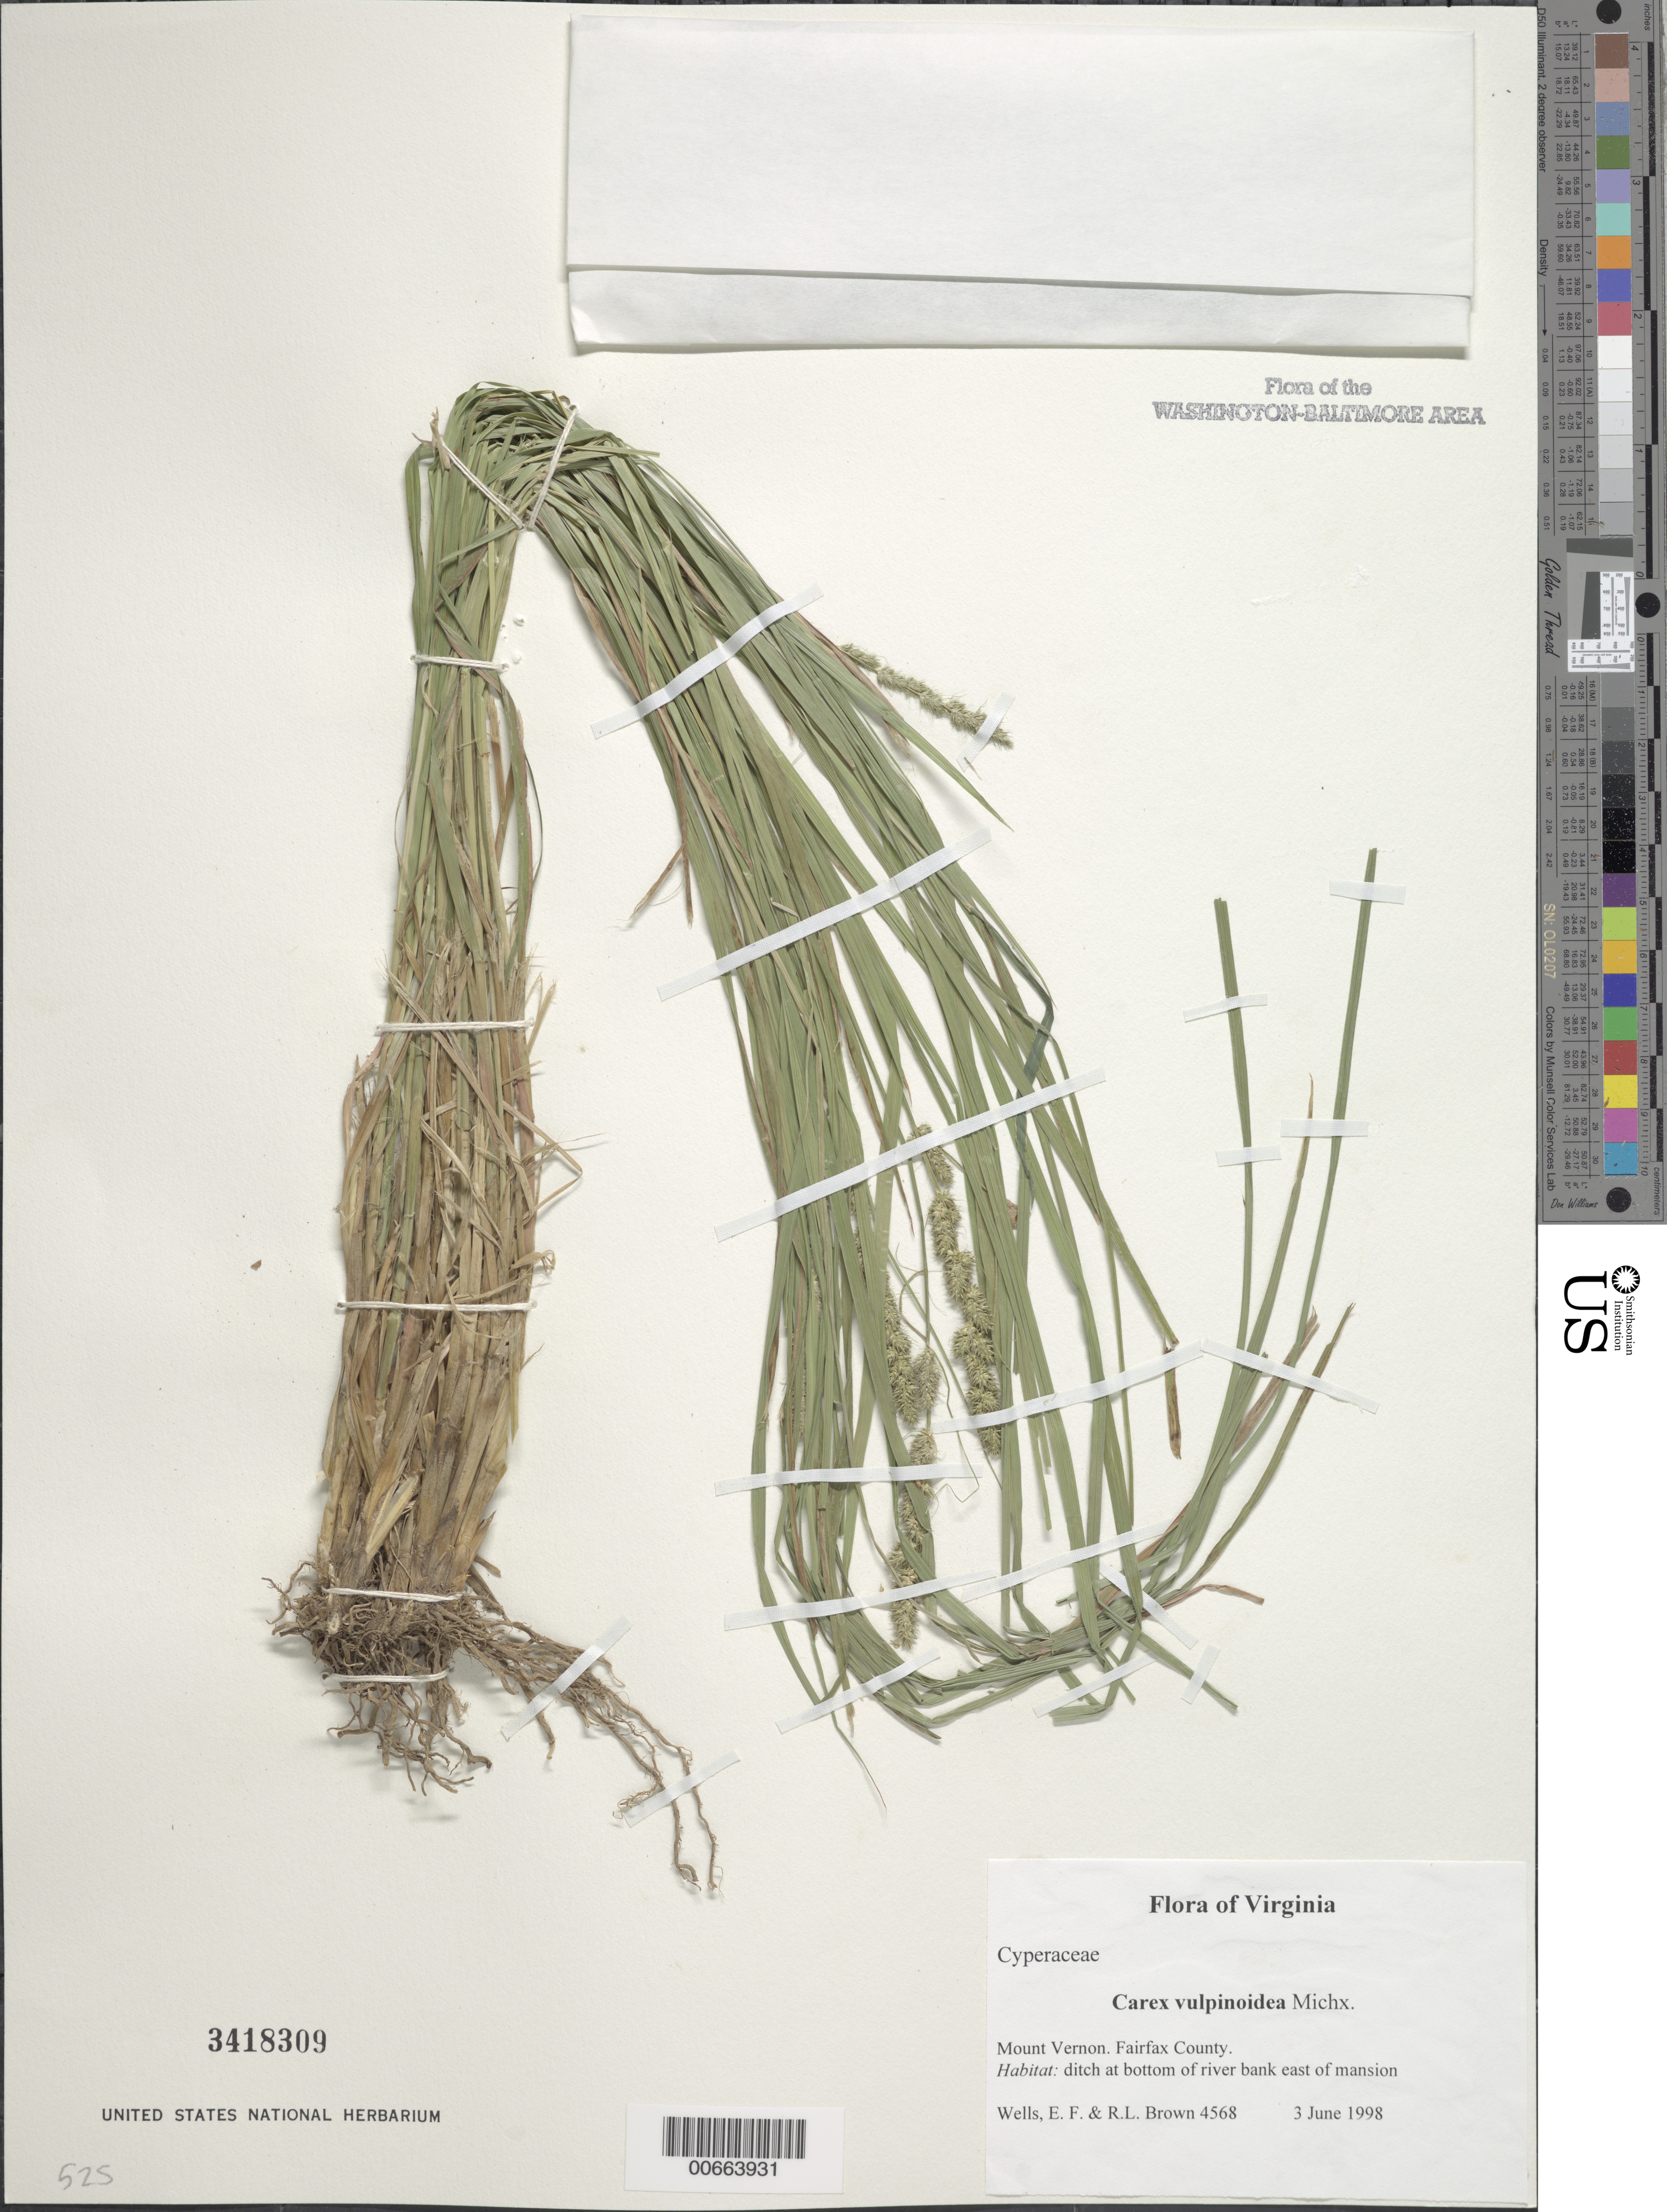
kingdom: Plantae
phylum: Tracheophyta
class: Liliopsida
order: Poales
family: Cyperaceae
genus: Carex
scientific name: Carex vulpinoidea Michx.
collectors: E. F. Wells & R. L. Brown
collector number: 4568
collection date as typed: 03 Jun 1998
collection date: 1998-06-03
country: United States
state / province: Virginia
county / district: Fairfax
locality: Mount Vernon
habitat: ditch at bottom of river bank east of mansion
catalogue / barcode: US 3418309